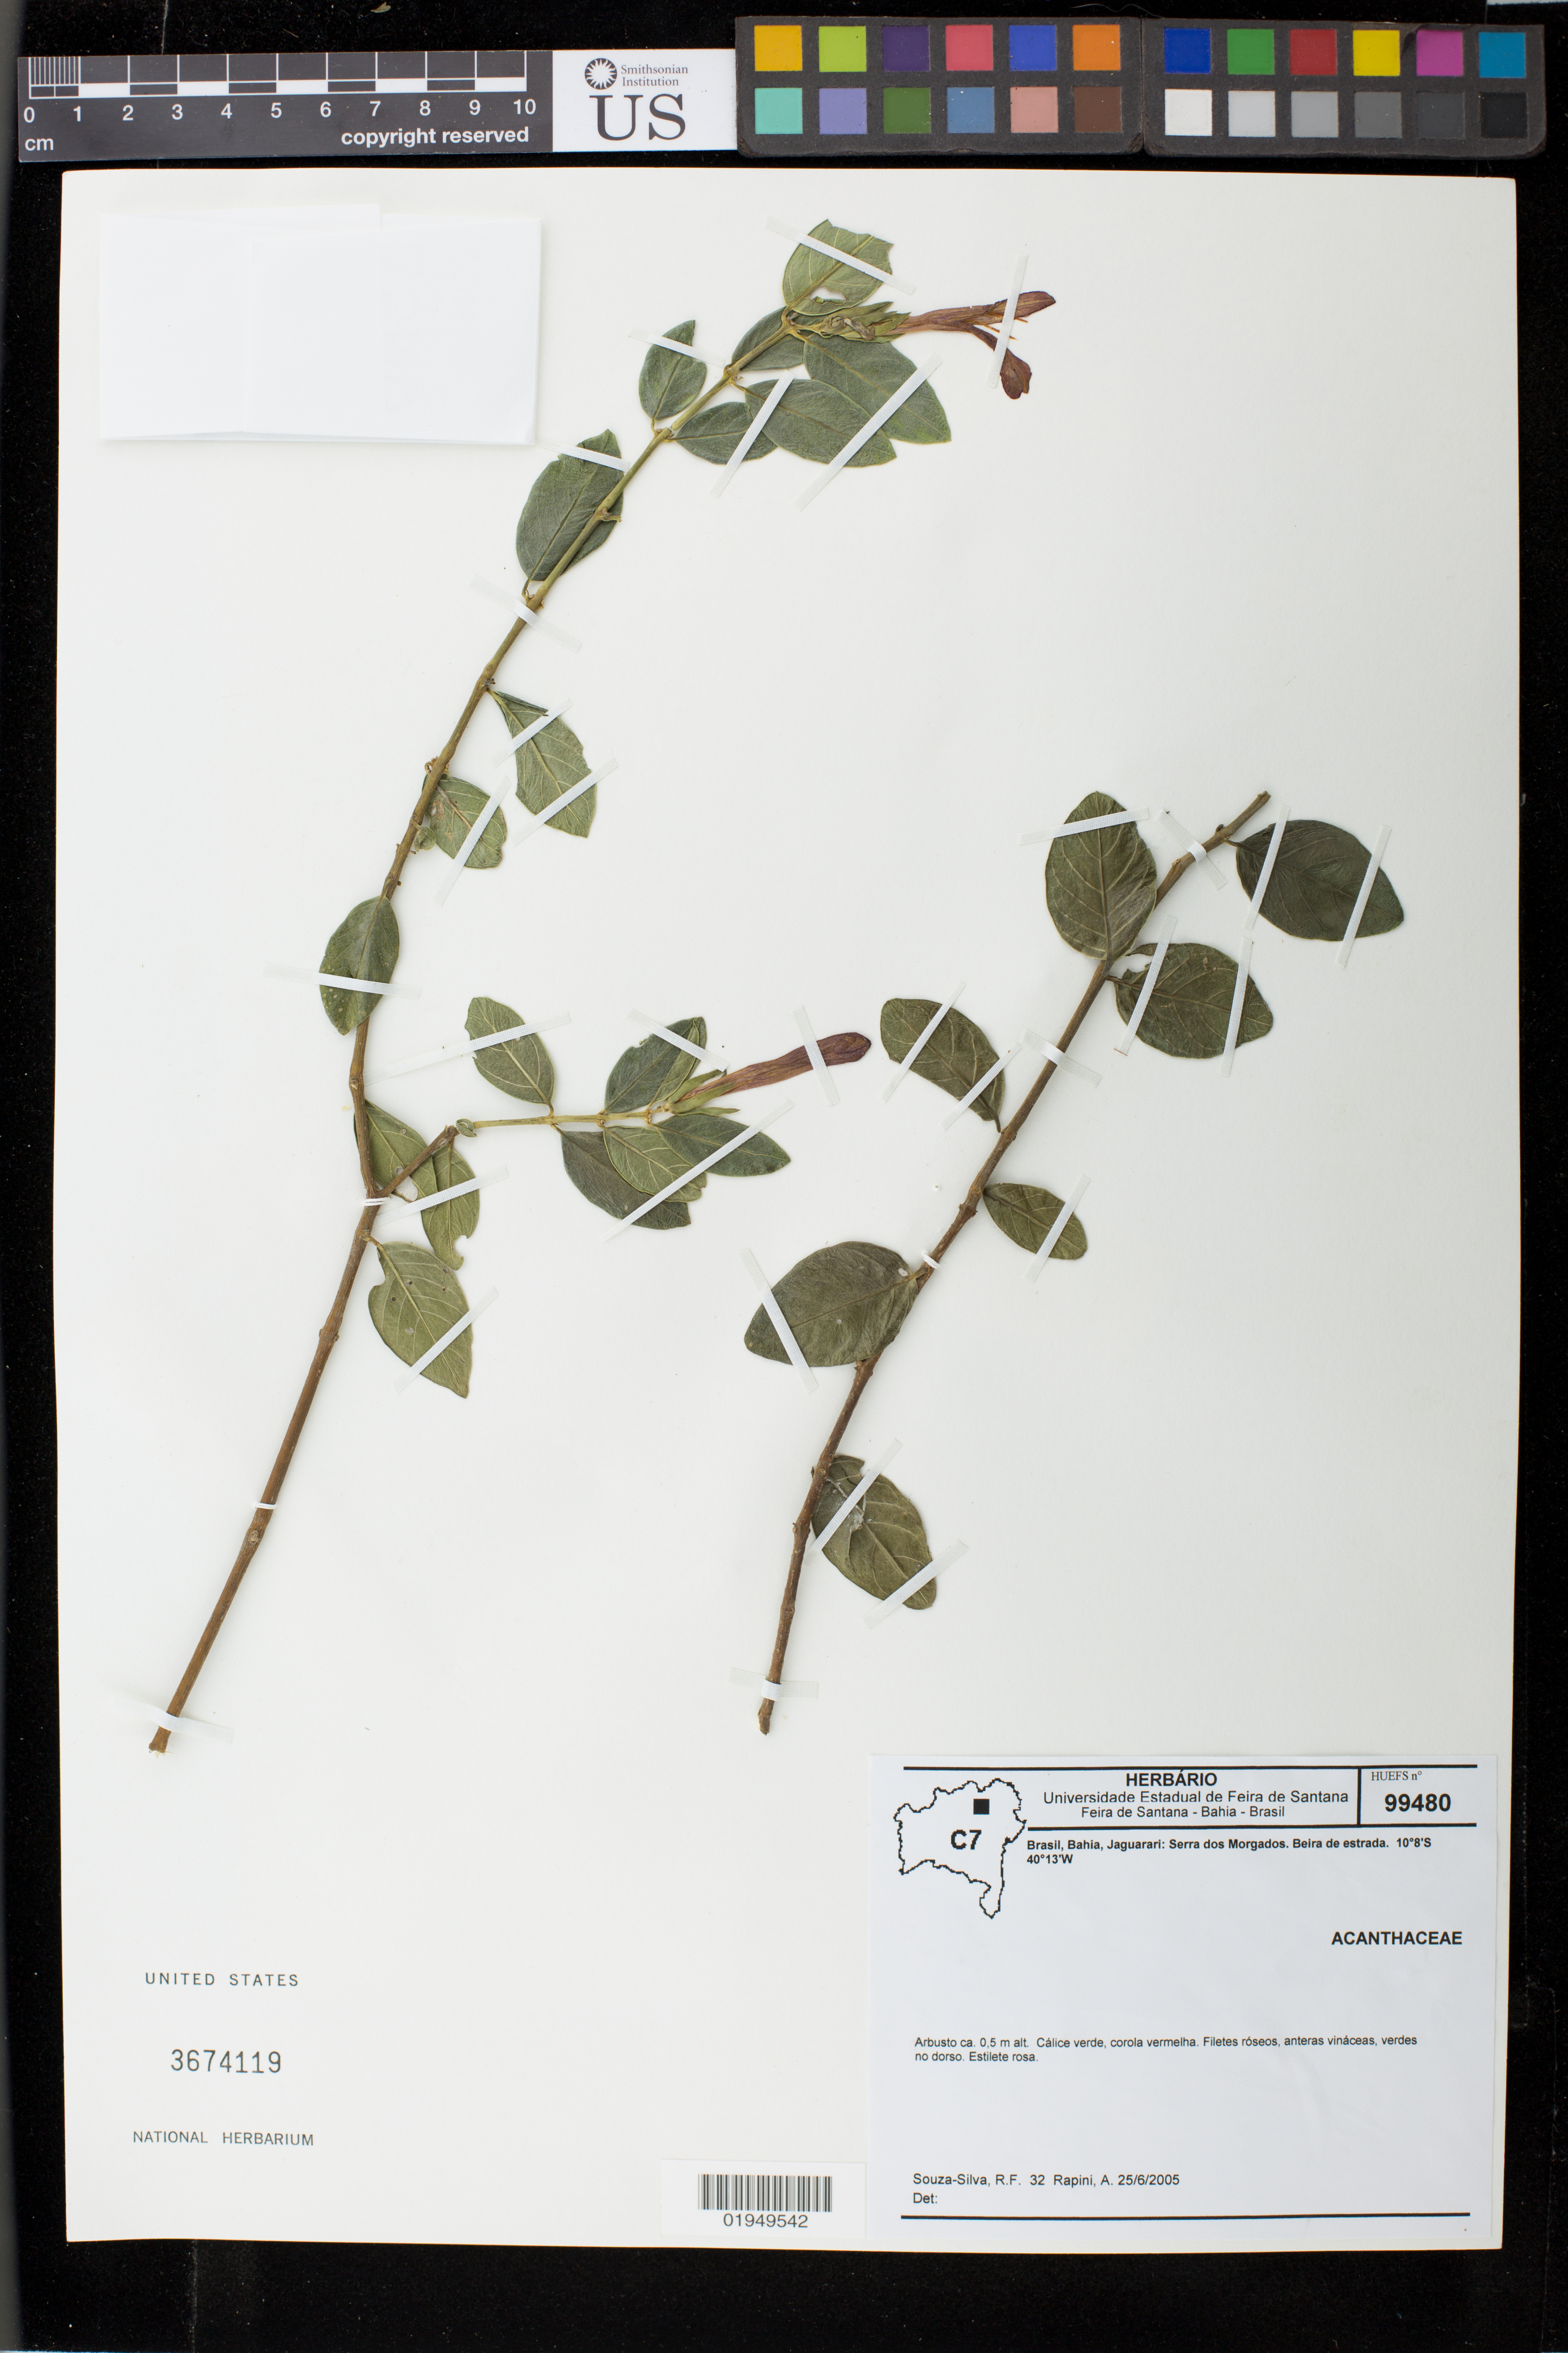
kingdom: Plantae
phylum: Tracheophyta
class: Magnoliopsida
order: Lamiales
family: Acanthaceae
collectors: R. F. d. Souza-Silva & A. Rapini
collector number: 32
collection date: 2005-06-25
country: Brazil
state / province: Bahia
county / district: Jaguarari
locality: Serra dos Morgados. Beira de estrada.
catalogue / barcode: US 3674119